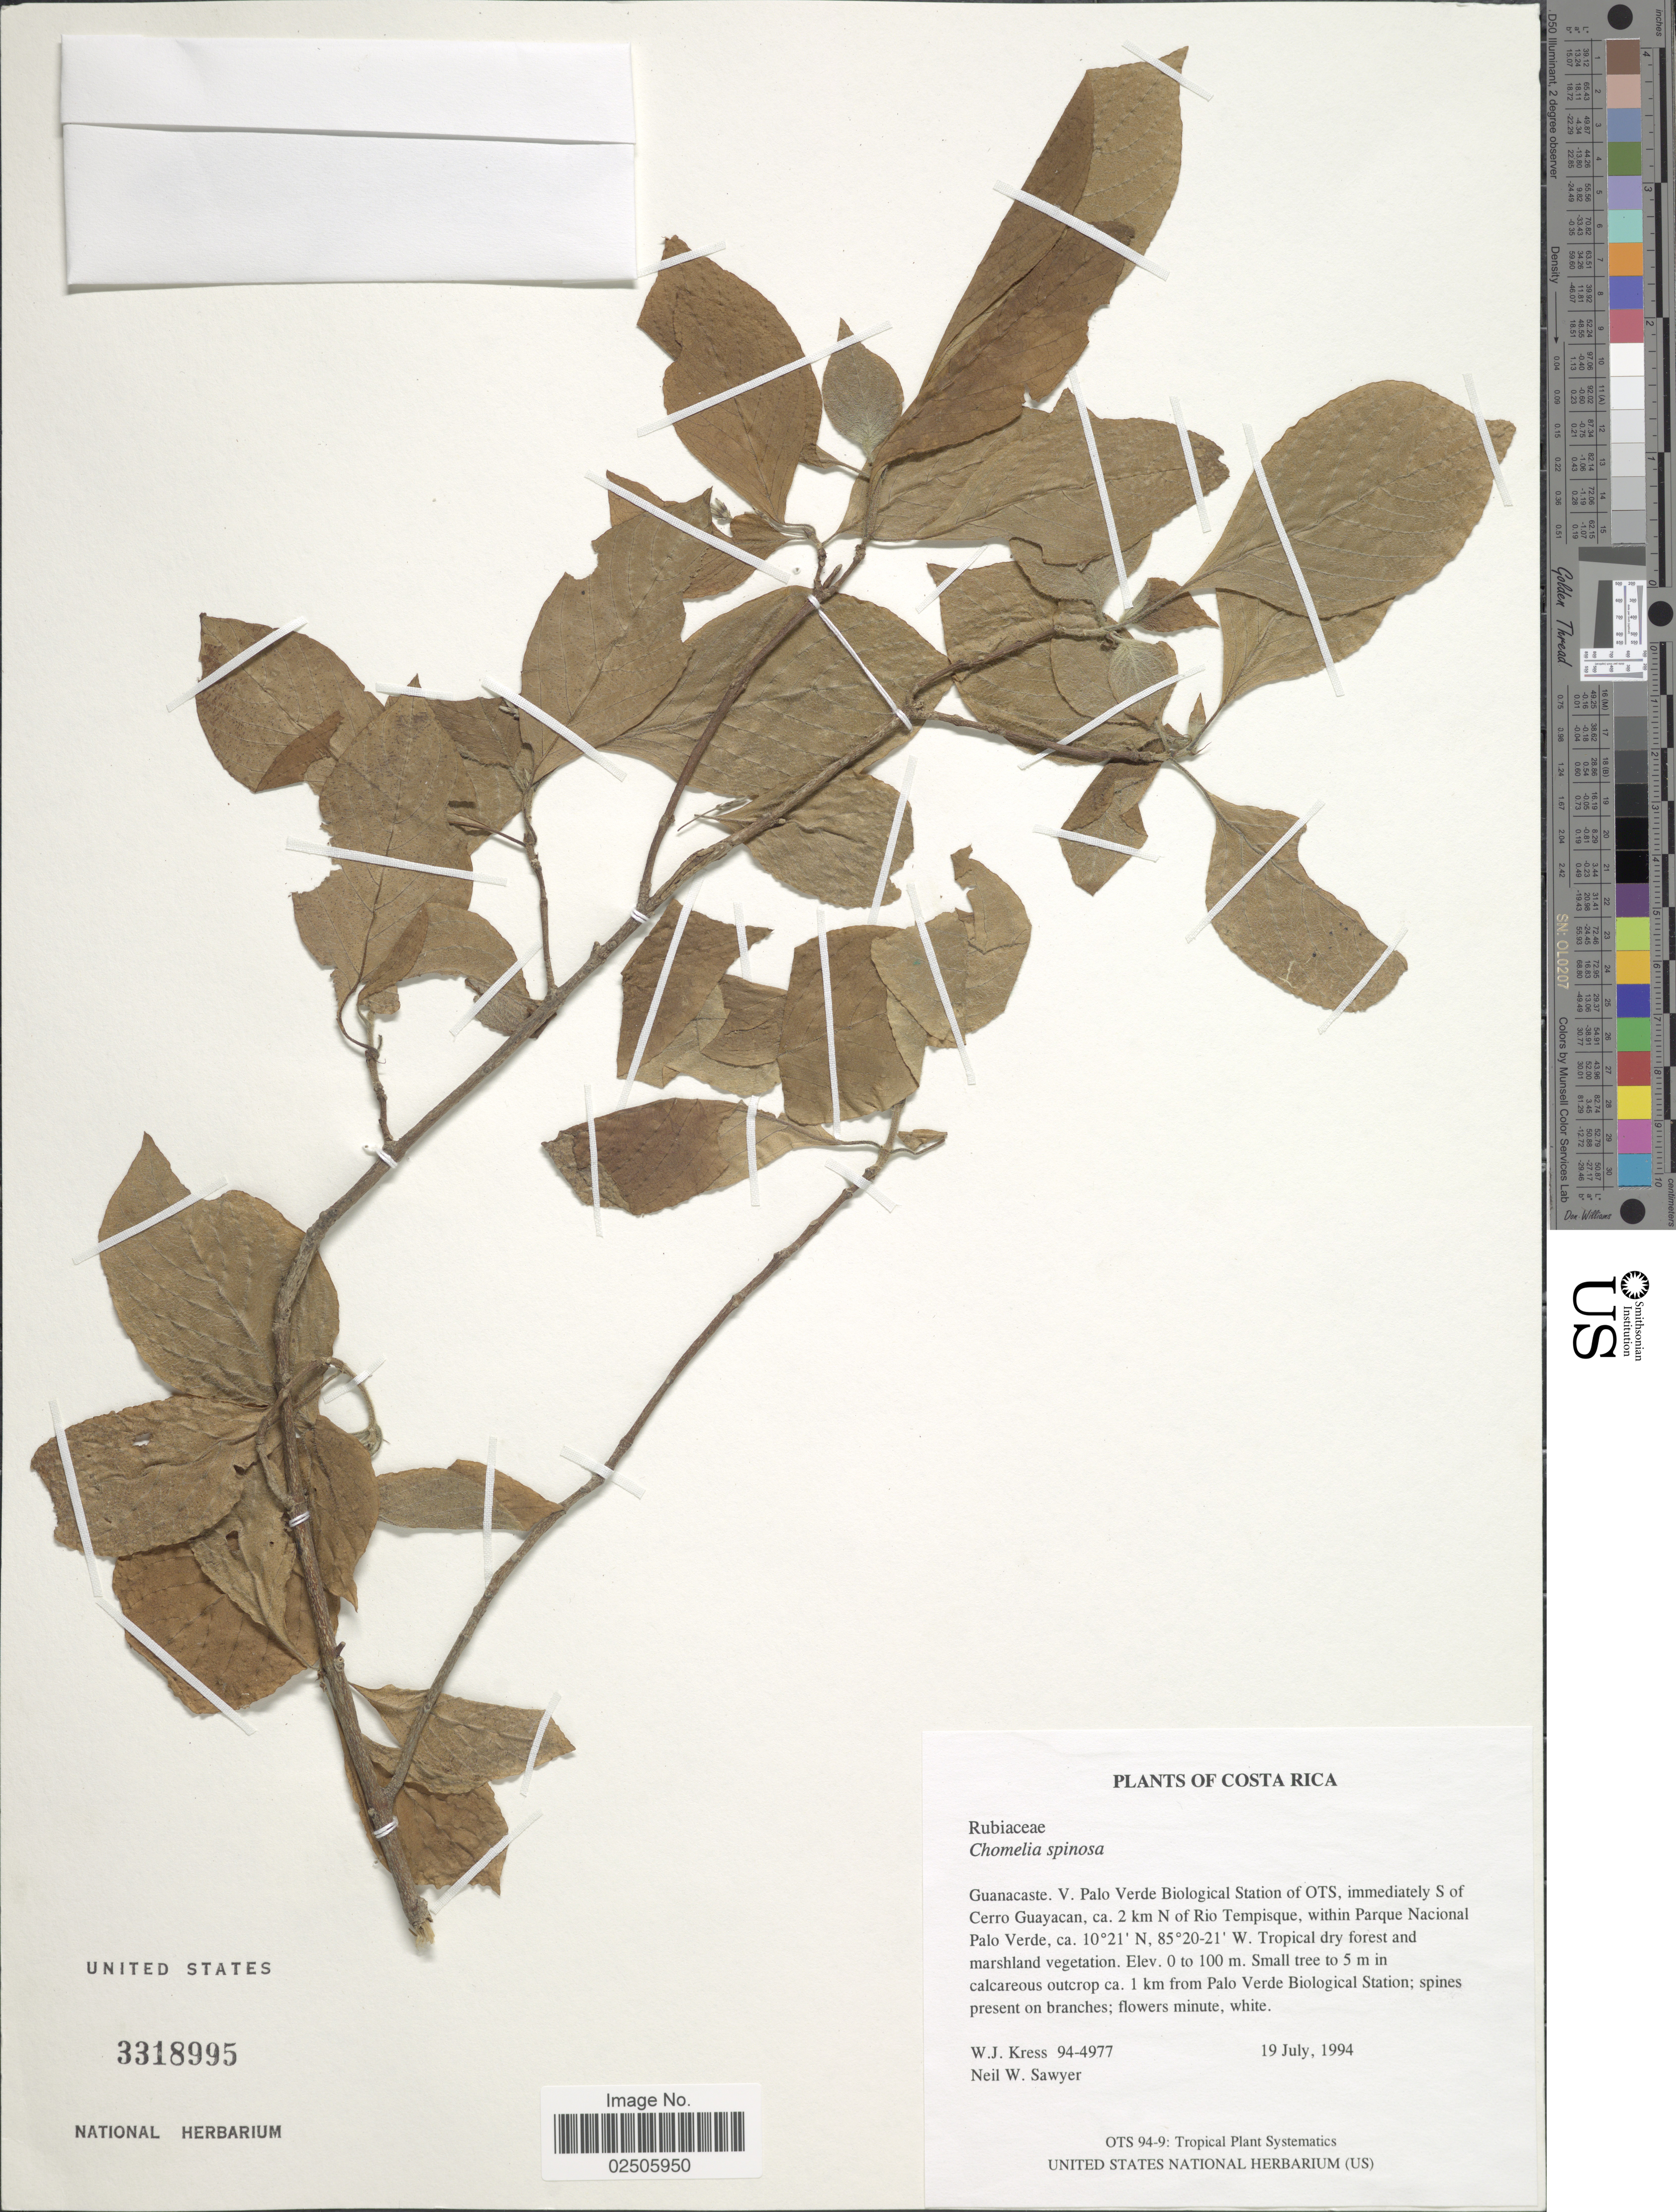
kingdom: Plantae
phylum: Tracheophyta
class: Magnoliopsida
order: Gentianales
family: Rubiaceae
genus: Chomelia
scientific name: Chomelia spinosa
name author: Jacq.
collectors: W. J. Kress & N. W. Sawyer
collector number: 94-4977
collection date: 1994-07-19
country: Costa Rica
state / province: Guanacaste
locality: V. Palo Verde Biological Station of OTS, immediately S of Cerro Guayacan, ca. 2 km N of Rio Tempisque, within Parque Nacional Palo Verde, Small tree to 5 m in calcareous outcrop ca. 1 km from Palo Verde Biological Station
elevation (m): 0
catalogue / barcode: US 3318995